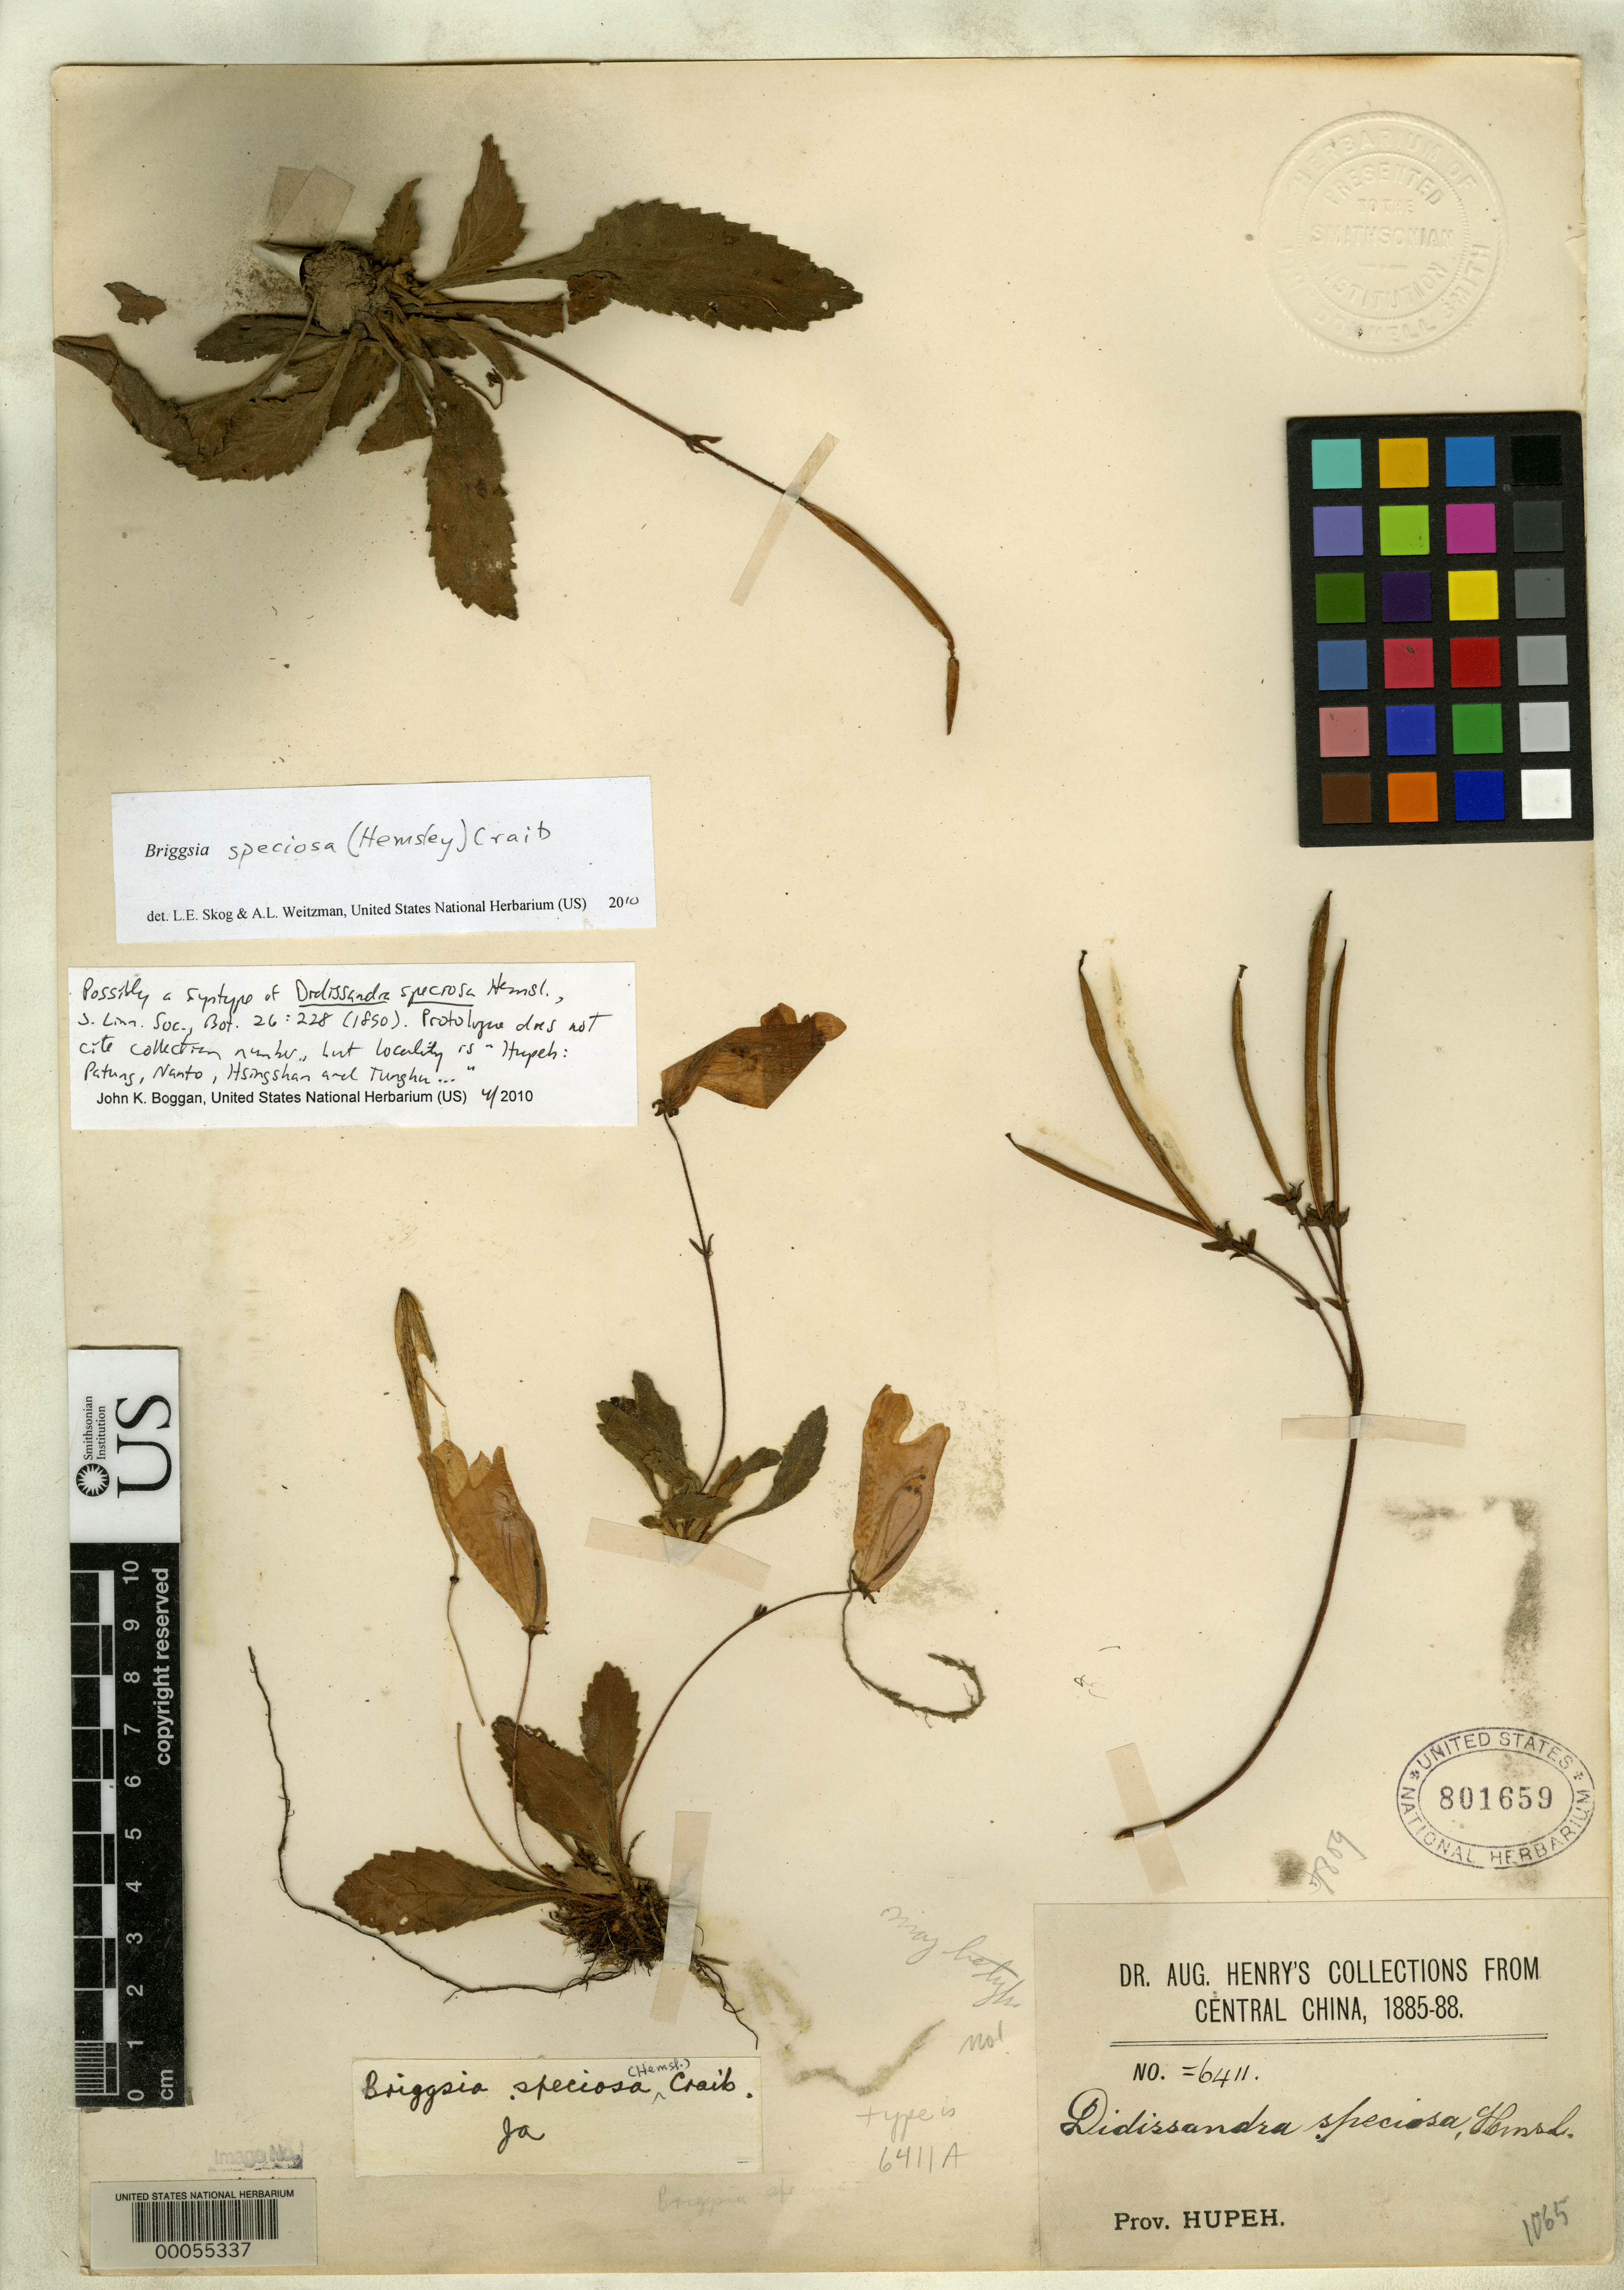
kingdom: Plantae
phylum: Tracheophyta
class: Magnoliopsida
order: Lamiales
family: Gesneriaceae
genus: Didissandra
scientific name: Didissandra speciosa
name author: Hemsl.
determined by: Skog, Laurence E.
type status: Possible Syntype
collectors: A. Henry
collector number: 6411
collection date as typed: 1885 to -- --- 1888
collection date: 1885/1888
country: China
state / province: Hubei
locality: Prov. Hupeh. [Protologue, "Hupeh: Patung, Nanto, Hsingshan and Tunghu…"]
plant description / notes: Annotated "type is 6411A" but protologue does not cite collection number; locality citation suggests syntypes ("Hupeh: Patung, Nanto, Hsingshan and Tunghu...").; Specimen ex John Donnell Smith herbarium.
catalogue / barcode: US 801659